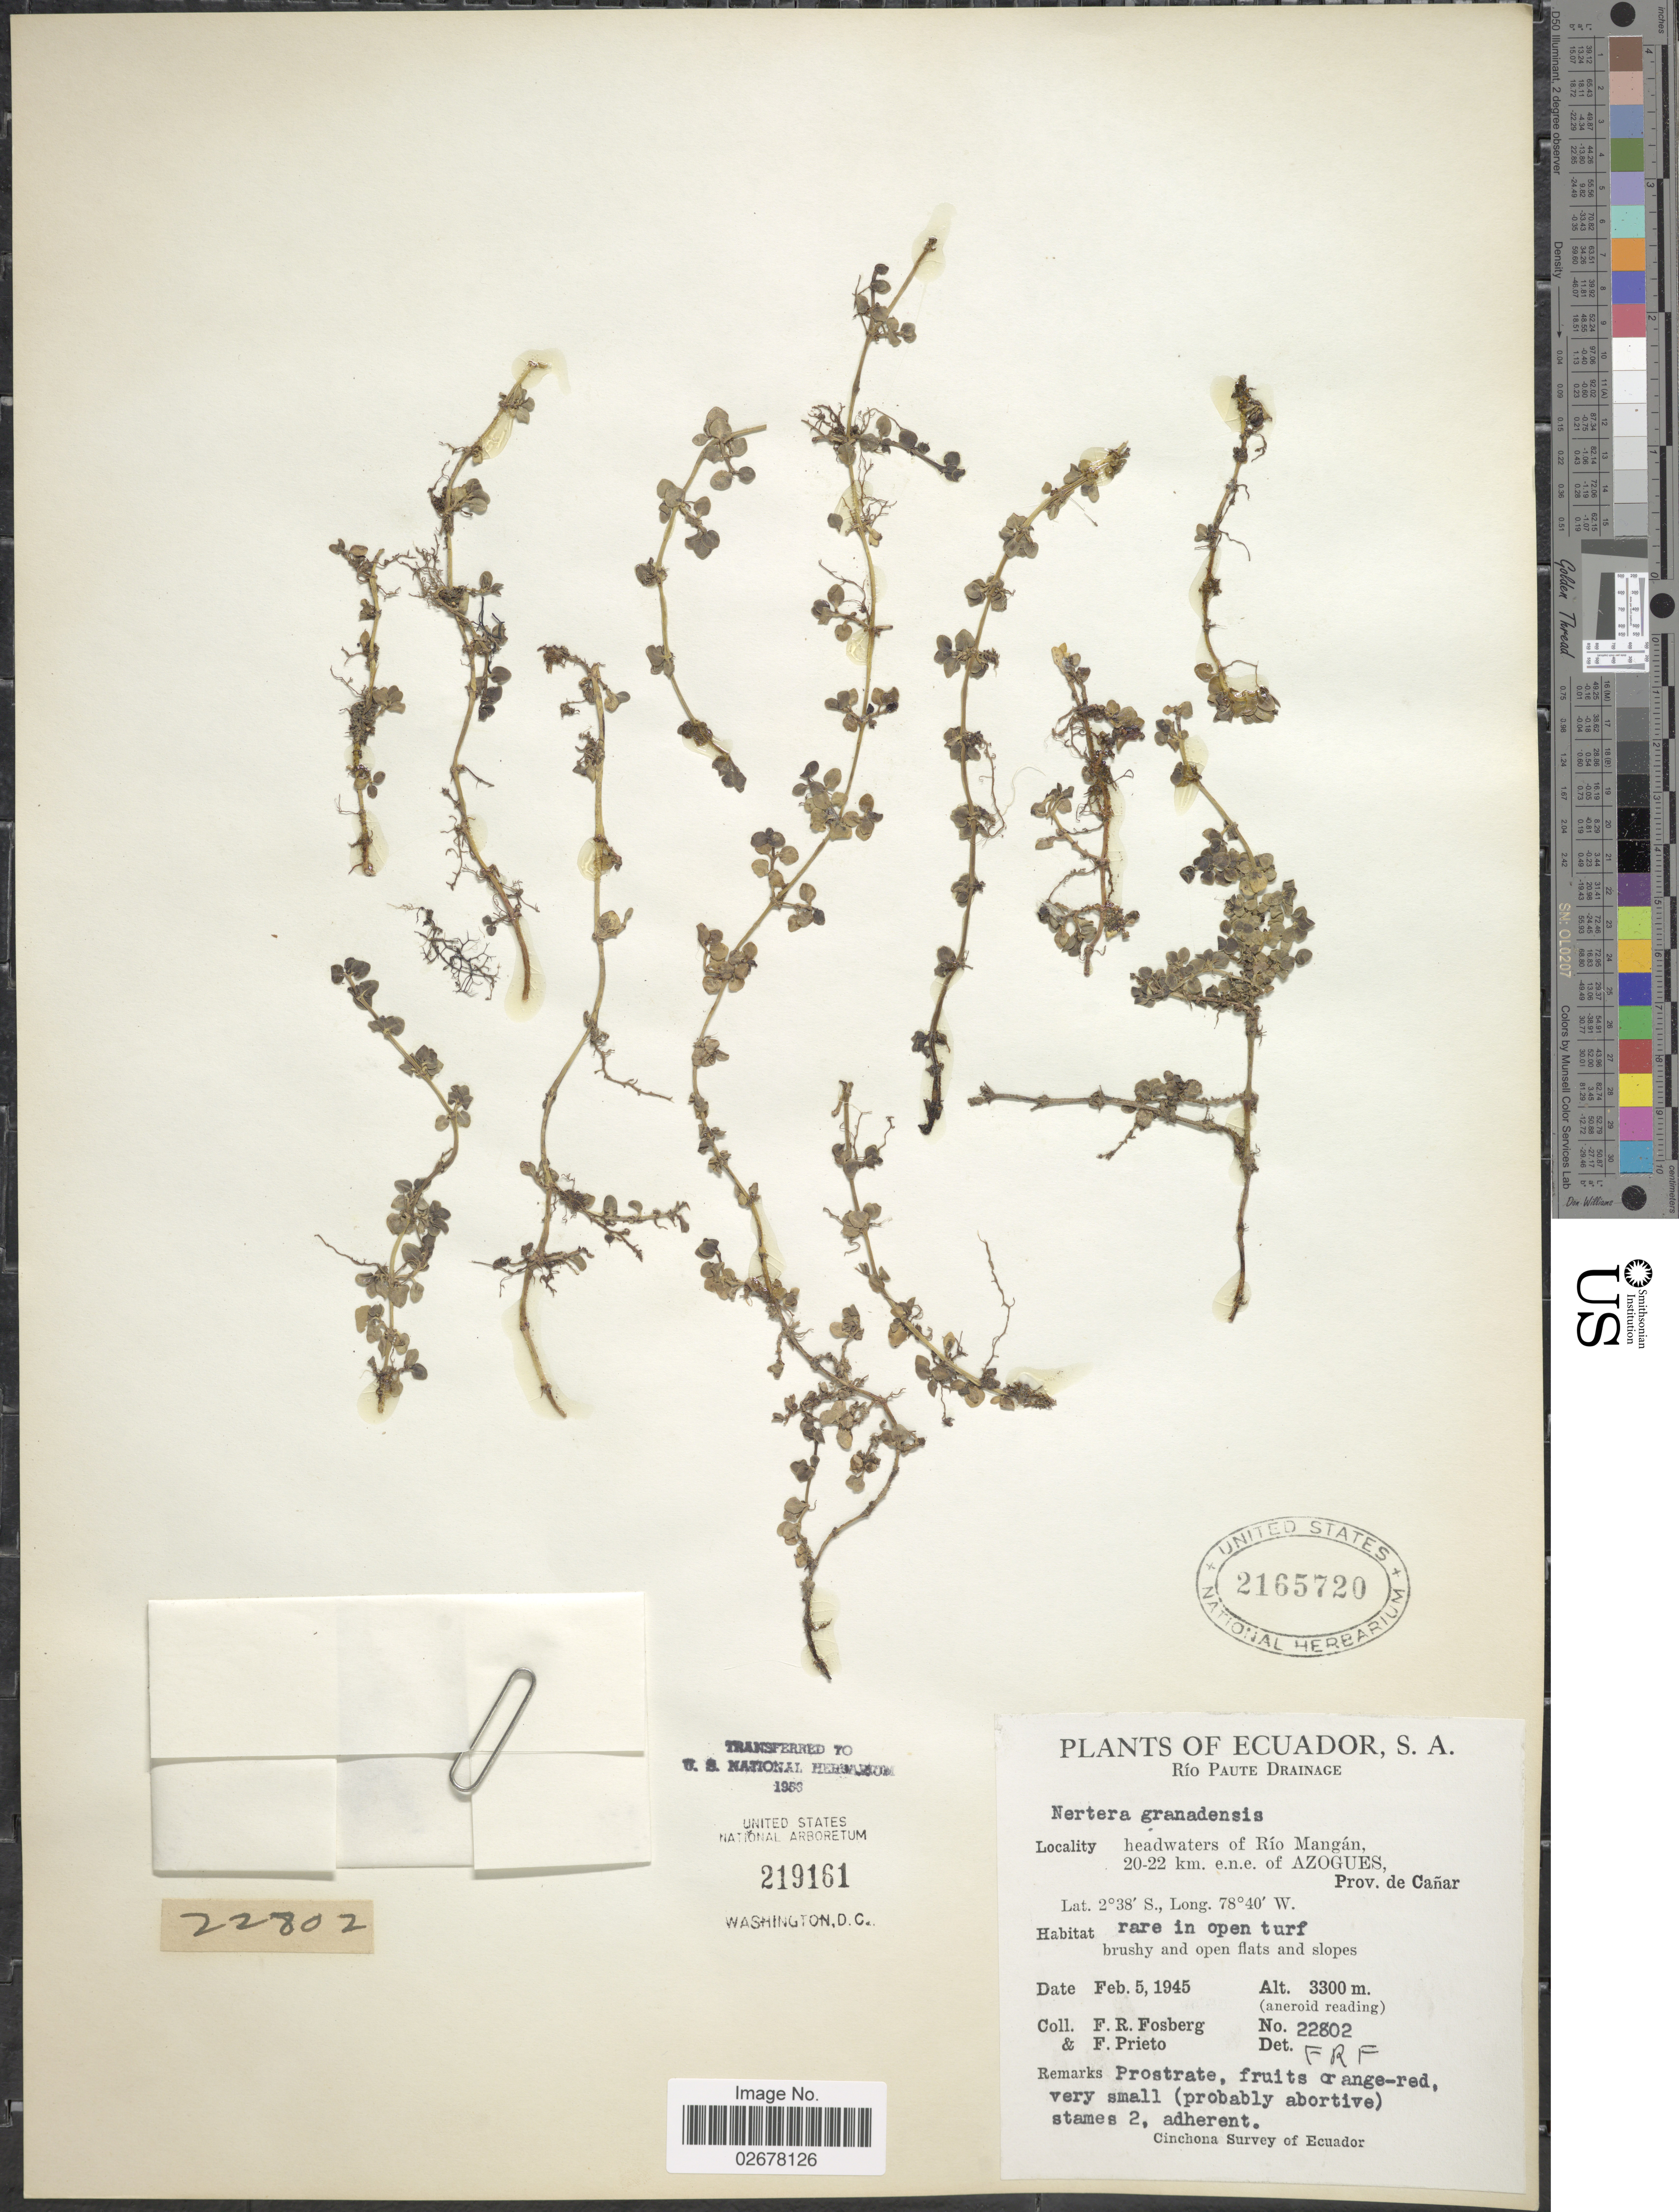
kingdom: Plantae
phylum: Tracheophyta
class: Magnoliopsida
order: Gentianales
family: Rubiaceae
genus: Nertera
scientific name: Nertera depressa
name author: Banks & Sol. ex Gaertn.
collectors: F. R. Fosberg & F. Prieto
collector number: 22802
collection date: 1945-02-05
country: Ecuador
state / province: Cañar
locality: Río Paute Drainage, headwaters of Río Mangán, 20-22 km e.n.e. of Azogues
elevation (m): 3300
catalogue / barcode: US 2165720